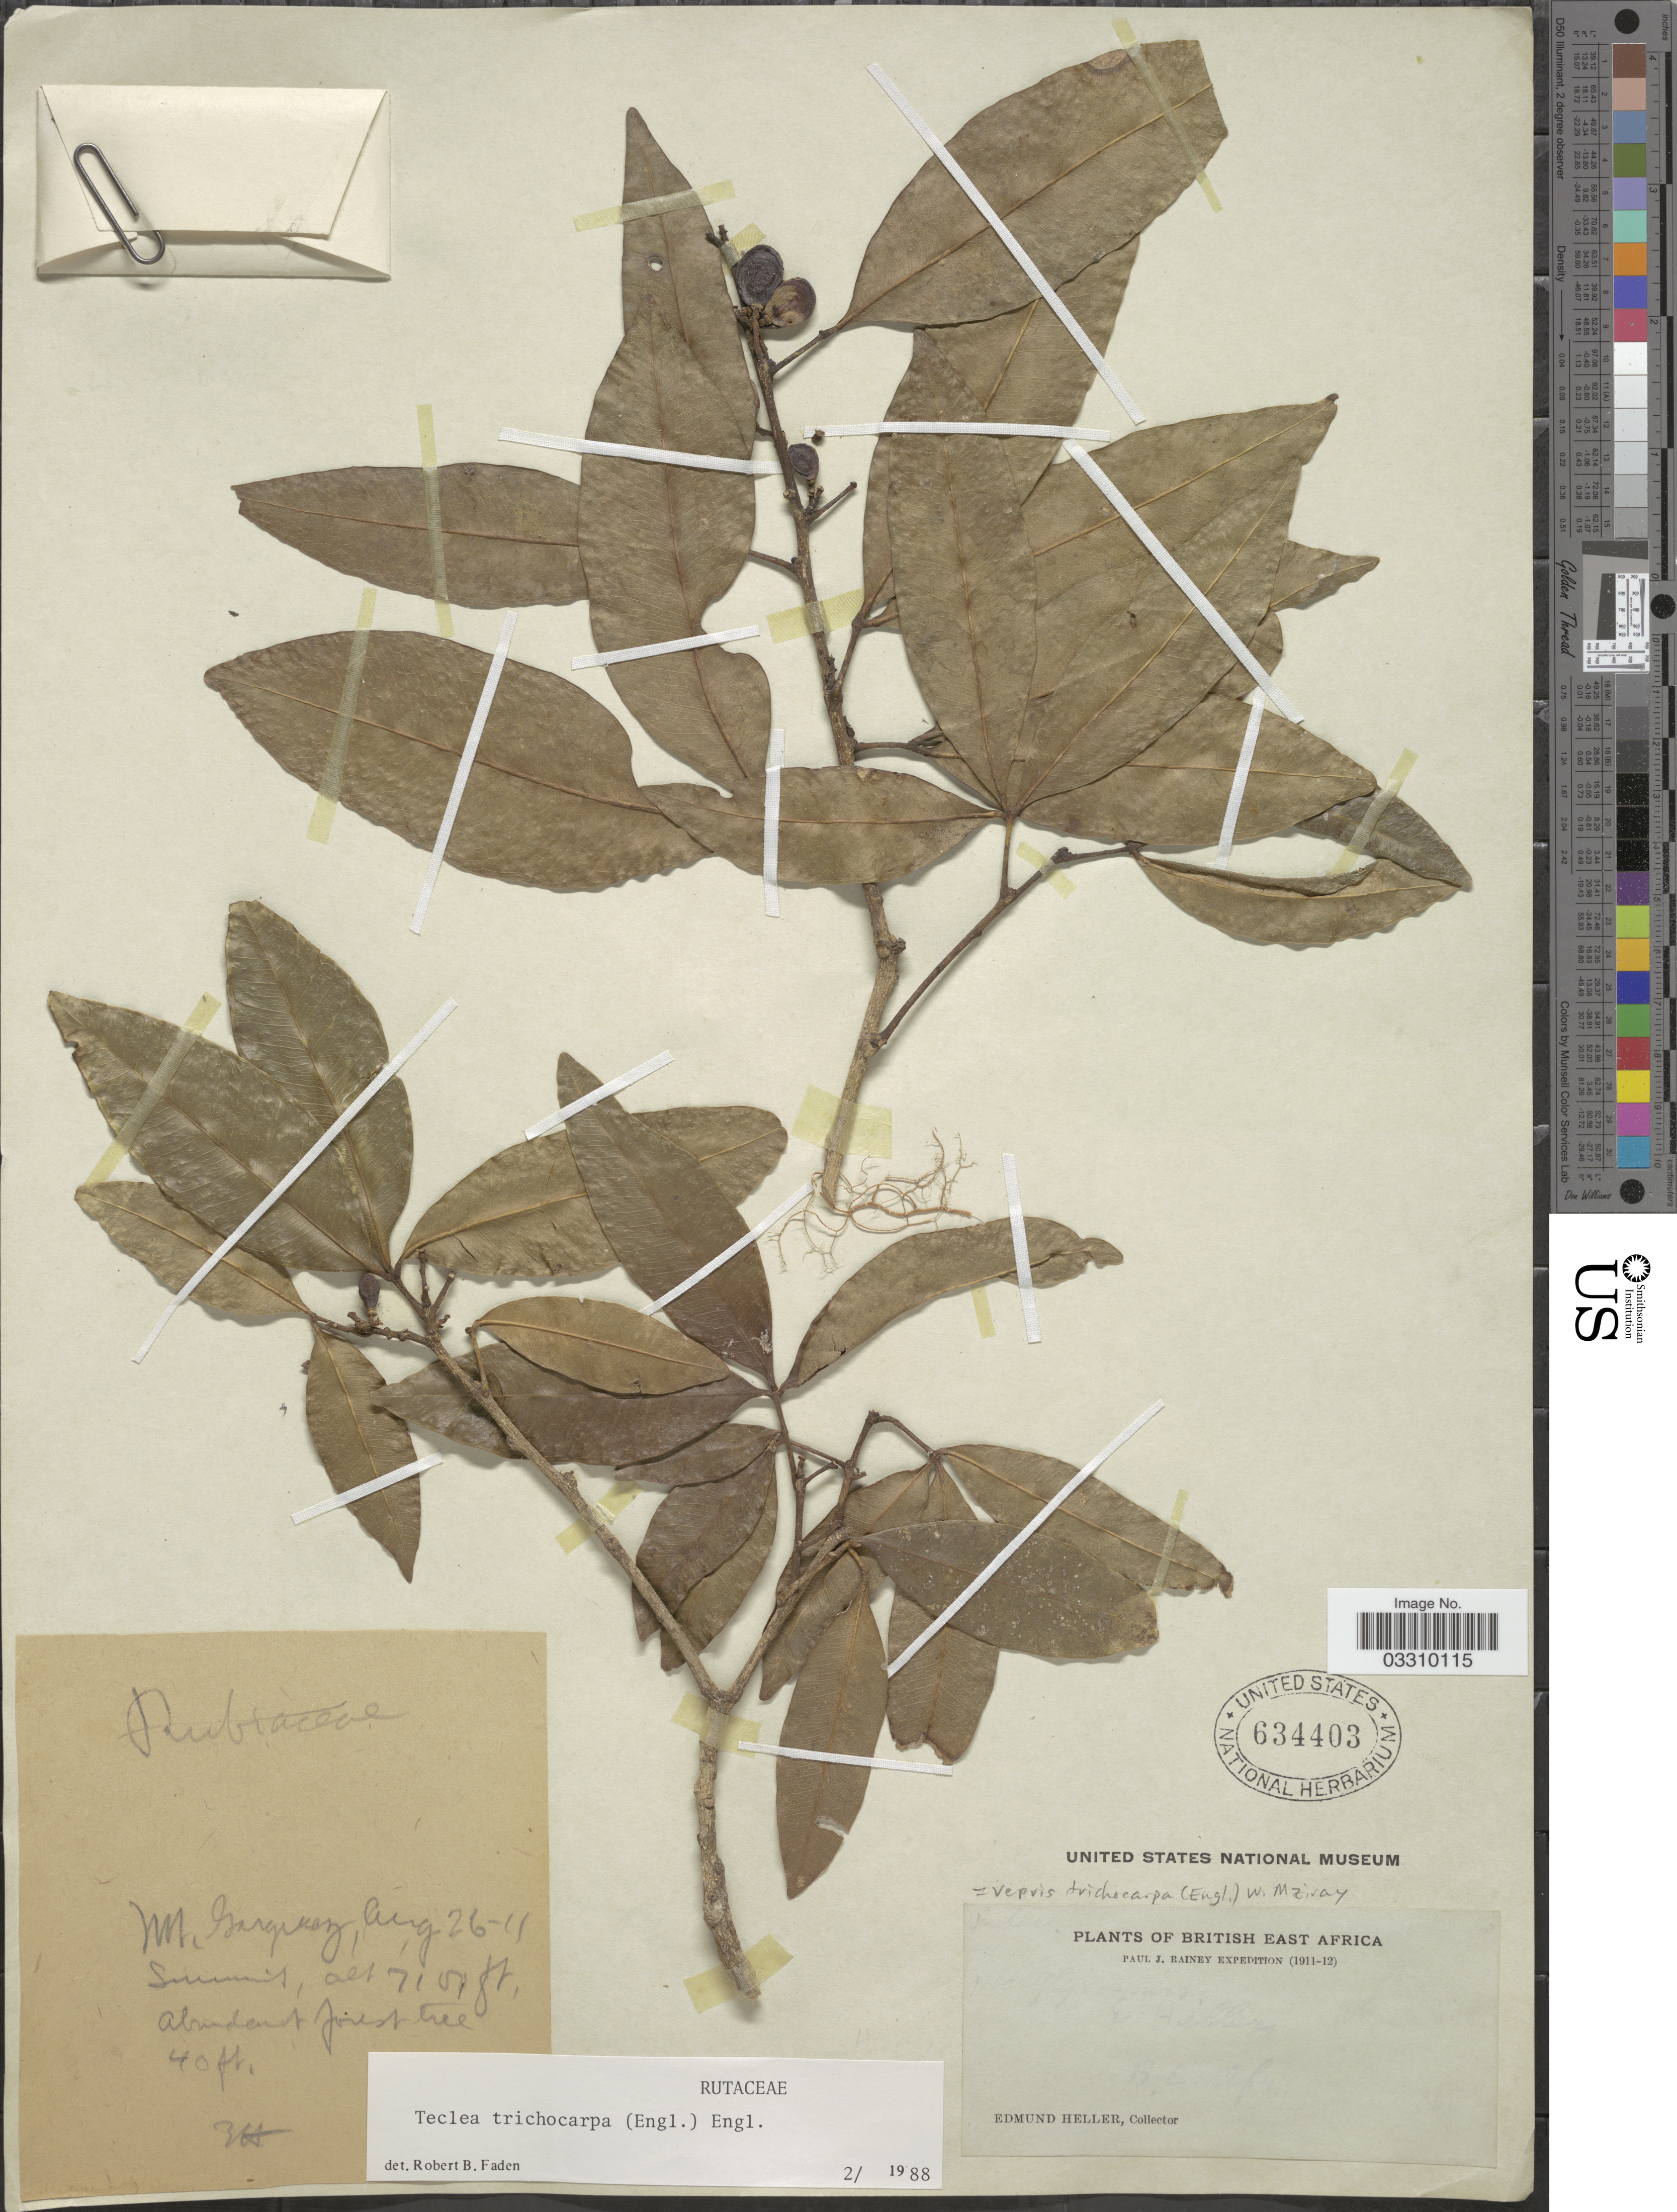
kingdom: Plantae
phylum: Tracheophyta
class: Magnoliopsida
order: Sapindales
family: Rutaceae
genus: Vepris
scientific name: Vepris trichocarpa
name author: (Engl.) Mziray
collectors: E. Heller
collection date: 1911-08-26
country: Kenya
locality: British East Africa. Mt. Garguez.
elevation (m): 2164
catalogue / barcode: US 634403